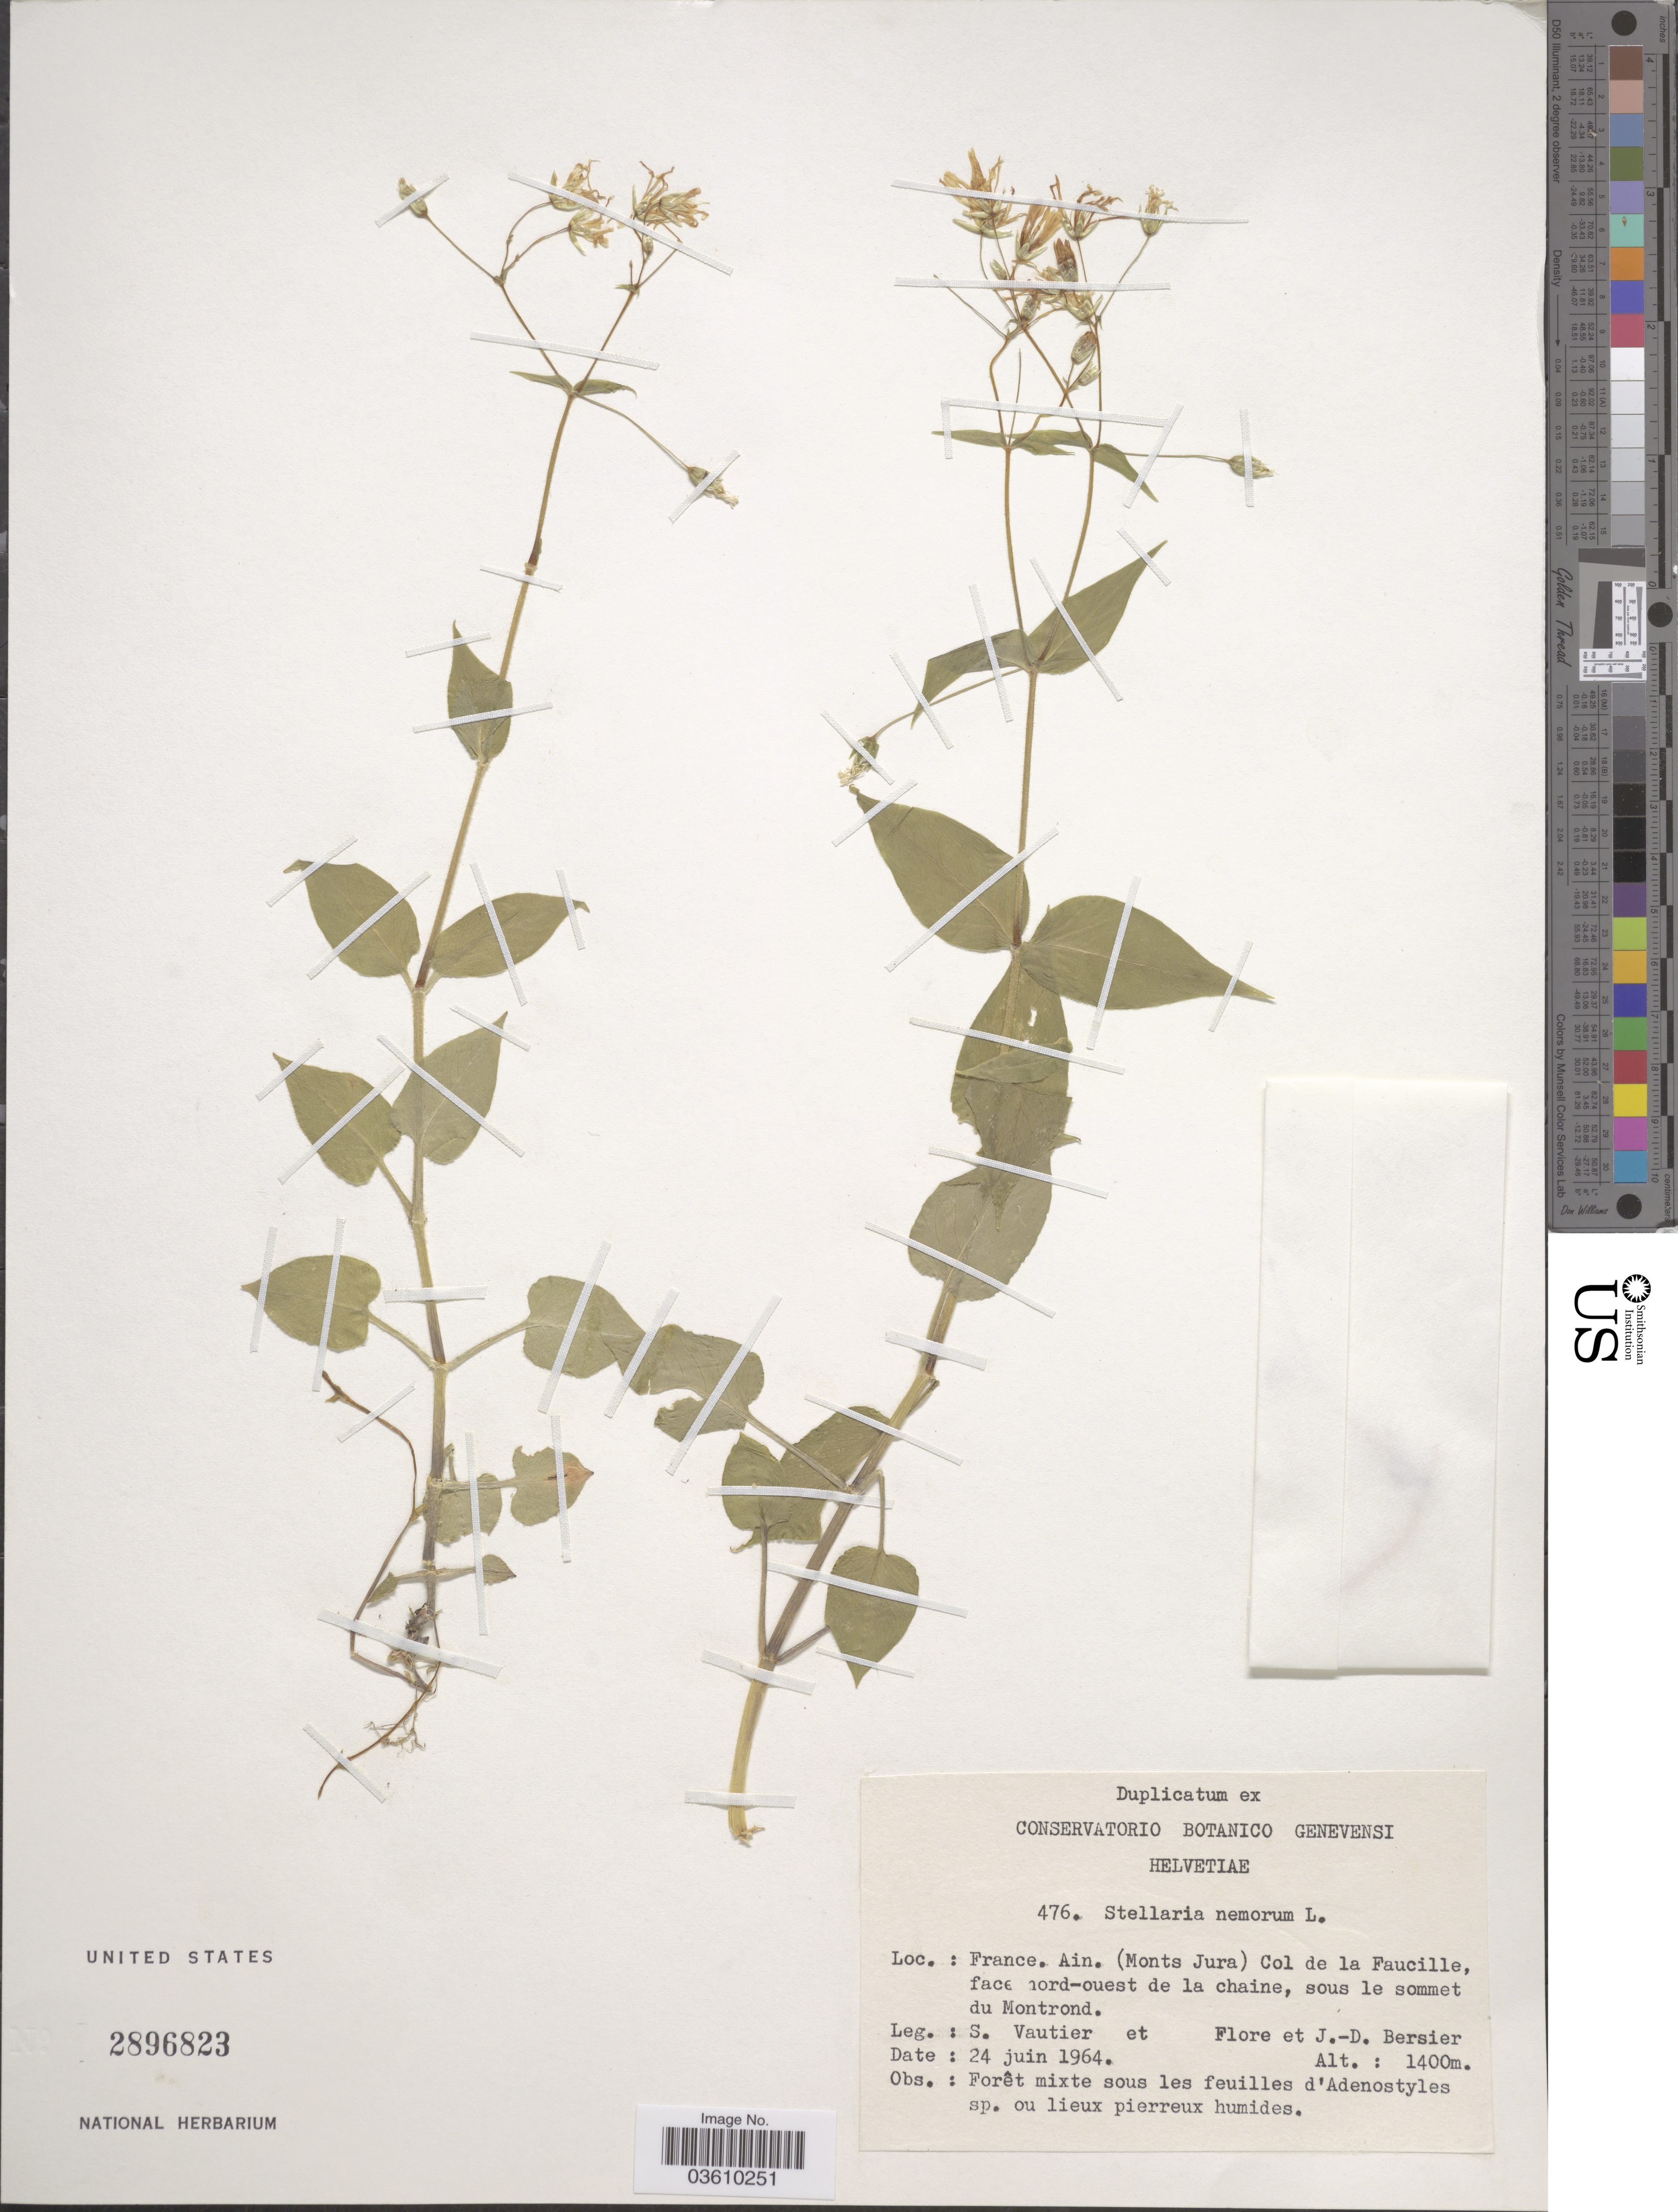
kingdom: Plantae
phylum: Tracheophyta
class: Magnoliopsida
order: Caryophyllales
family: Caryophyllaceae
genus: Stellaria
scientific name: Stellaria nemorum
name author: L.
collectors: S. Vautier & Bersier, J.D.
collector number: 476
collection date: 1964-06-24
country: France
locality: Ain. (Monts Jura) Col de la Faucille, face nord-ouest de la chaine, sous le sommet du Montrond.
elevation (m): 1400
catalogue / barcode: US 2896823